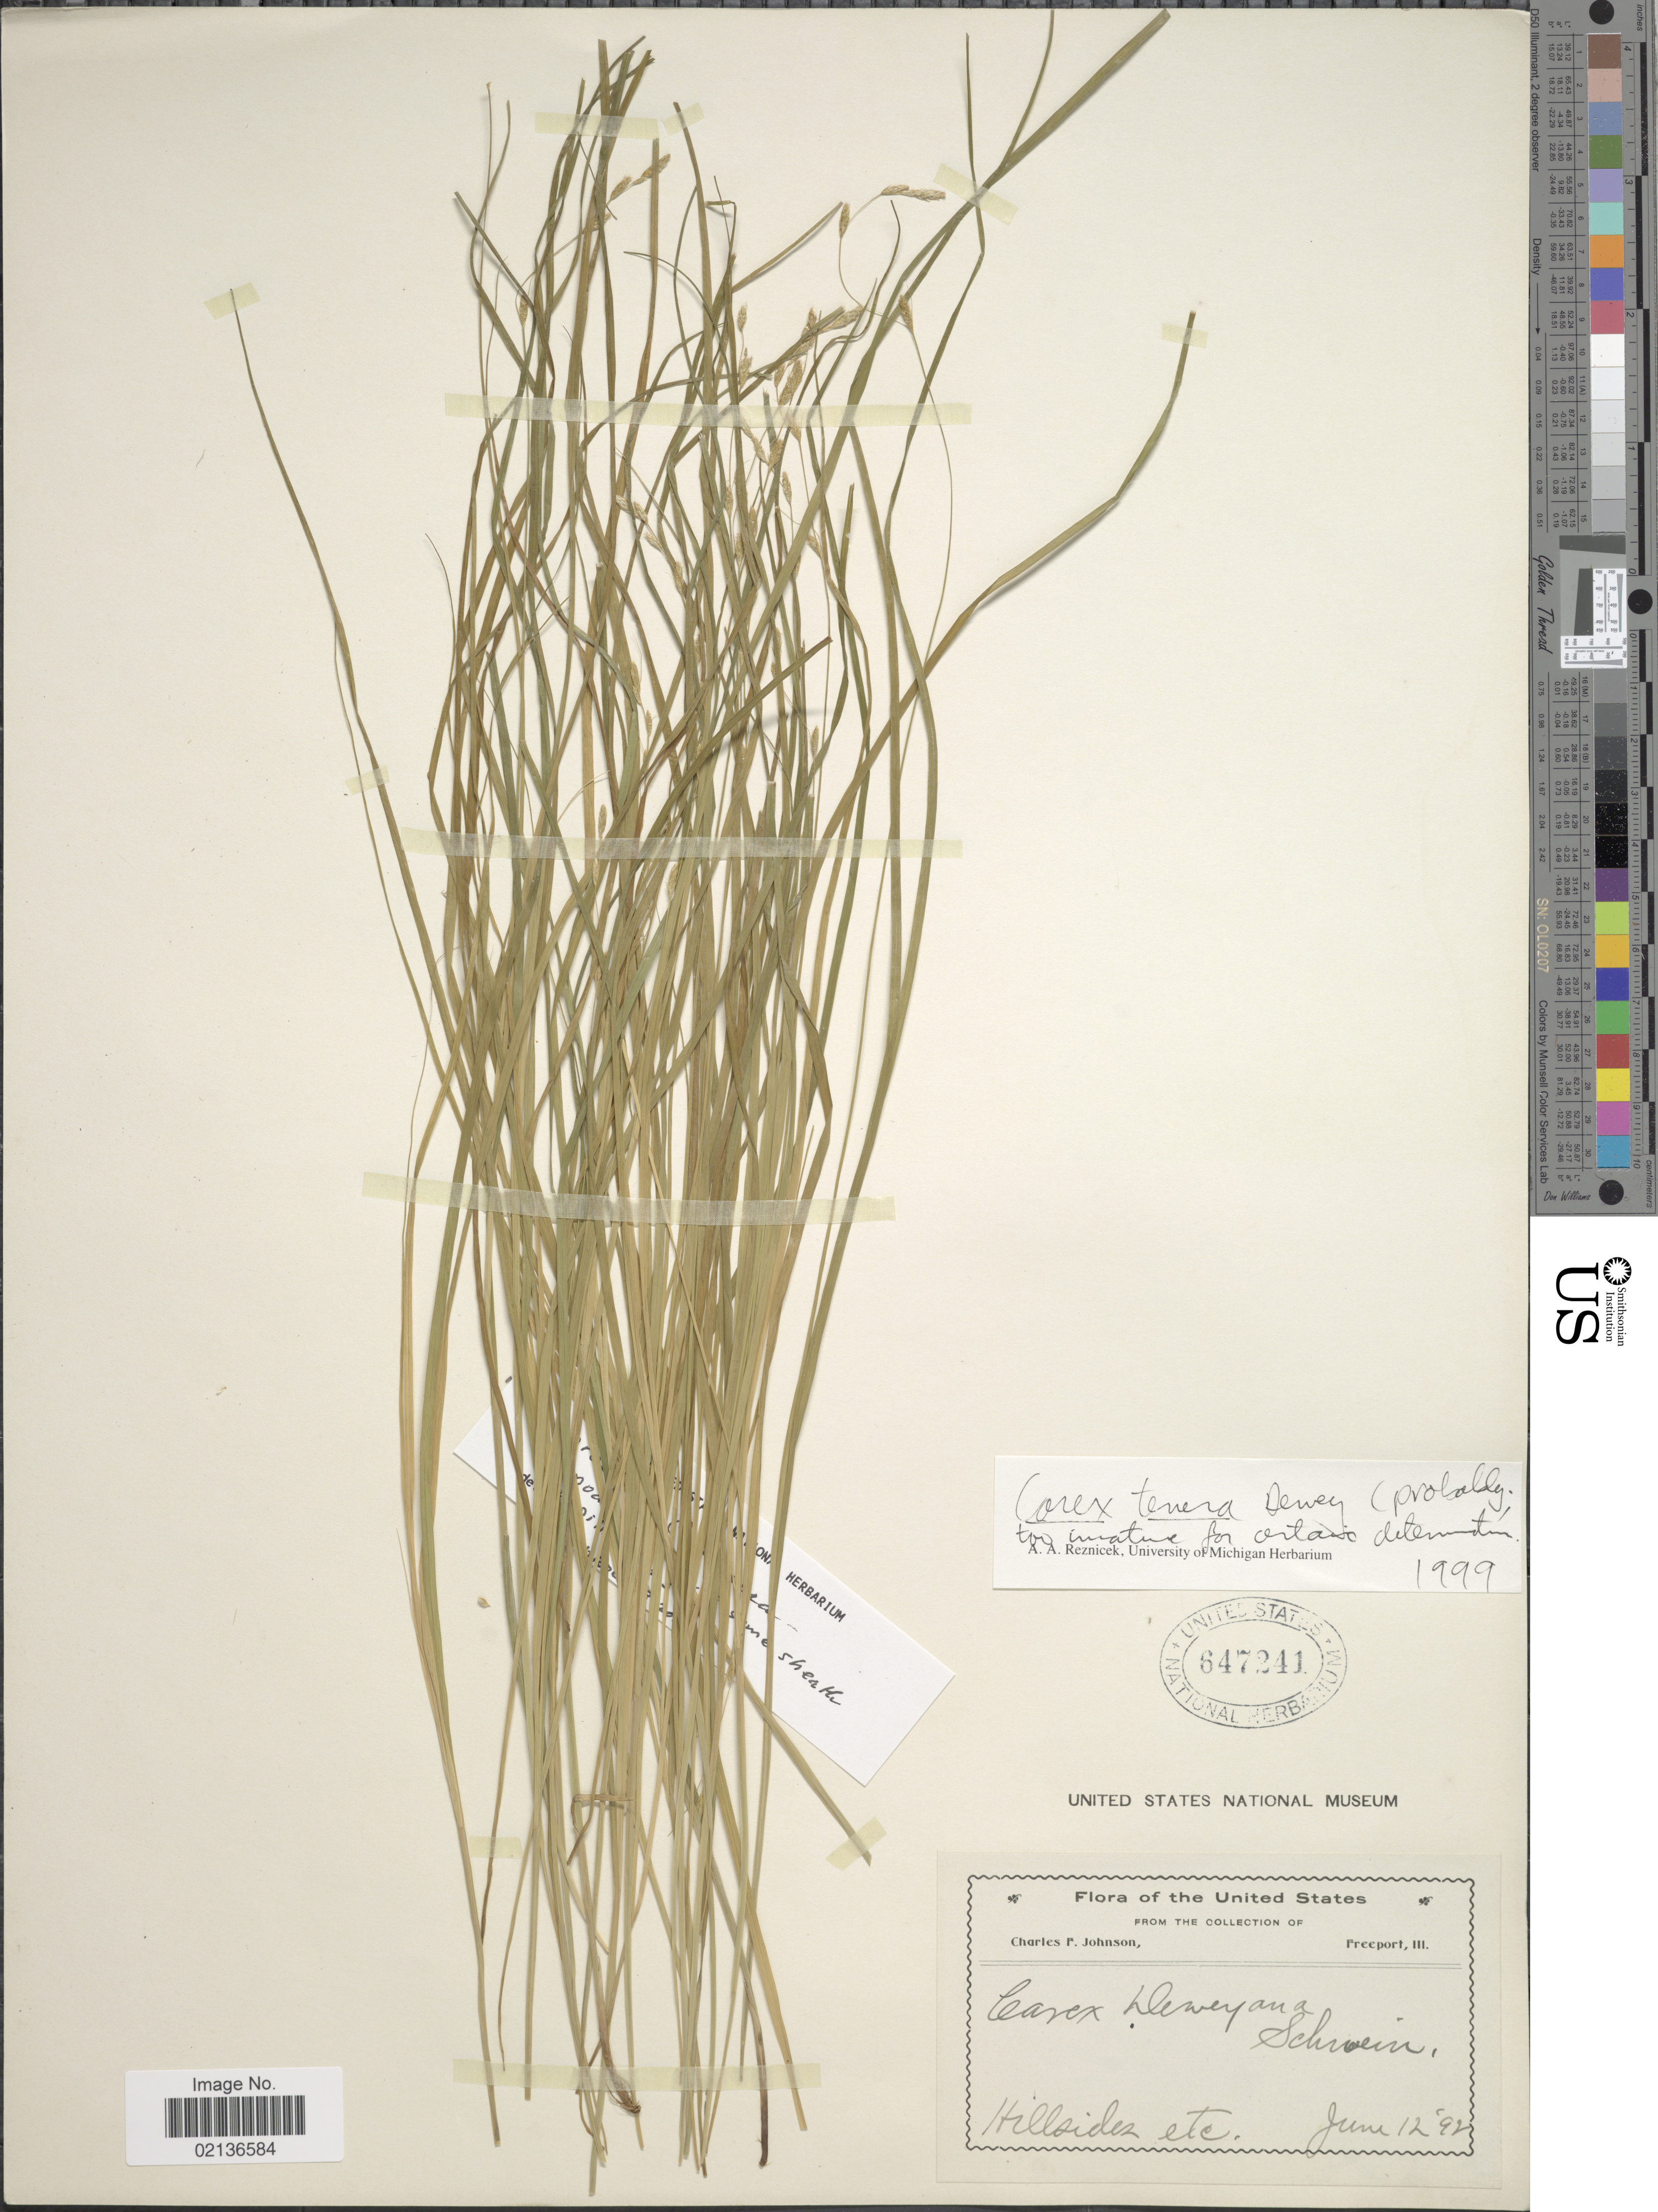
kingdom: Plantae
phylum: Tracheophyta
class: Liliopsida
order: Poales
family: Cyperaceae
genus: Carex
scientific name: Carex tenera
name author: Dewey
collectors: C. Johnson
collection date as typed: Transcribed d/m/y: 12/6/92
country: United States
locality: Hillsides etc.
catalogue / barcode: US 647241